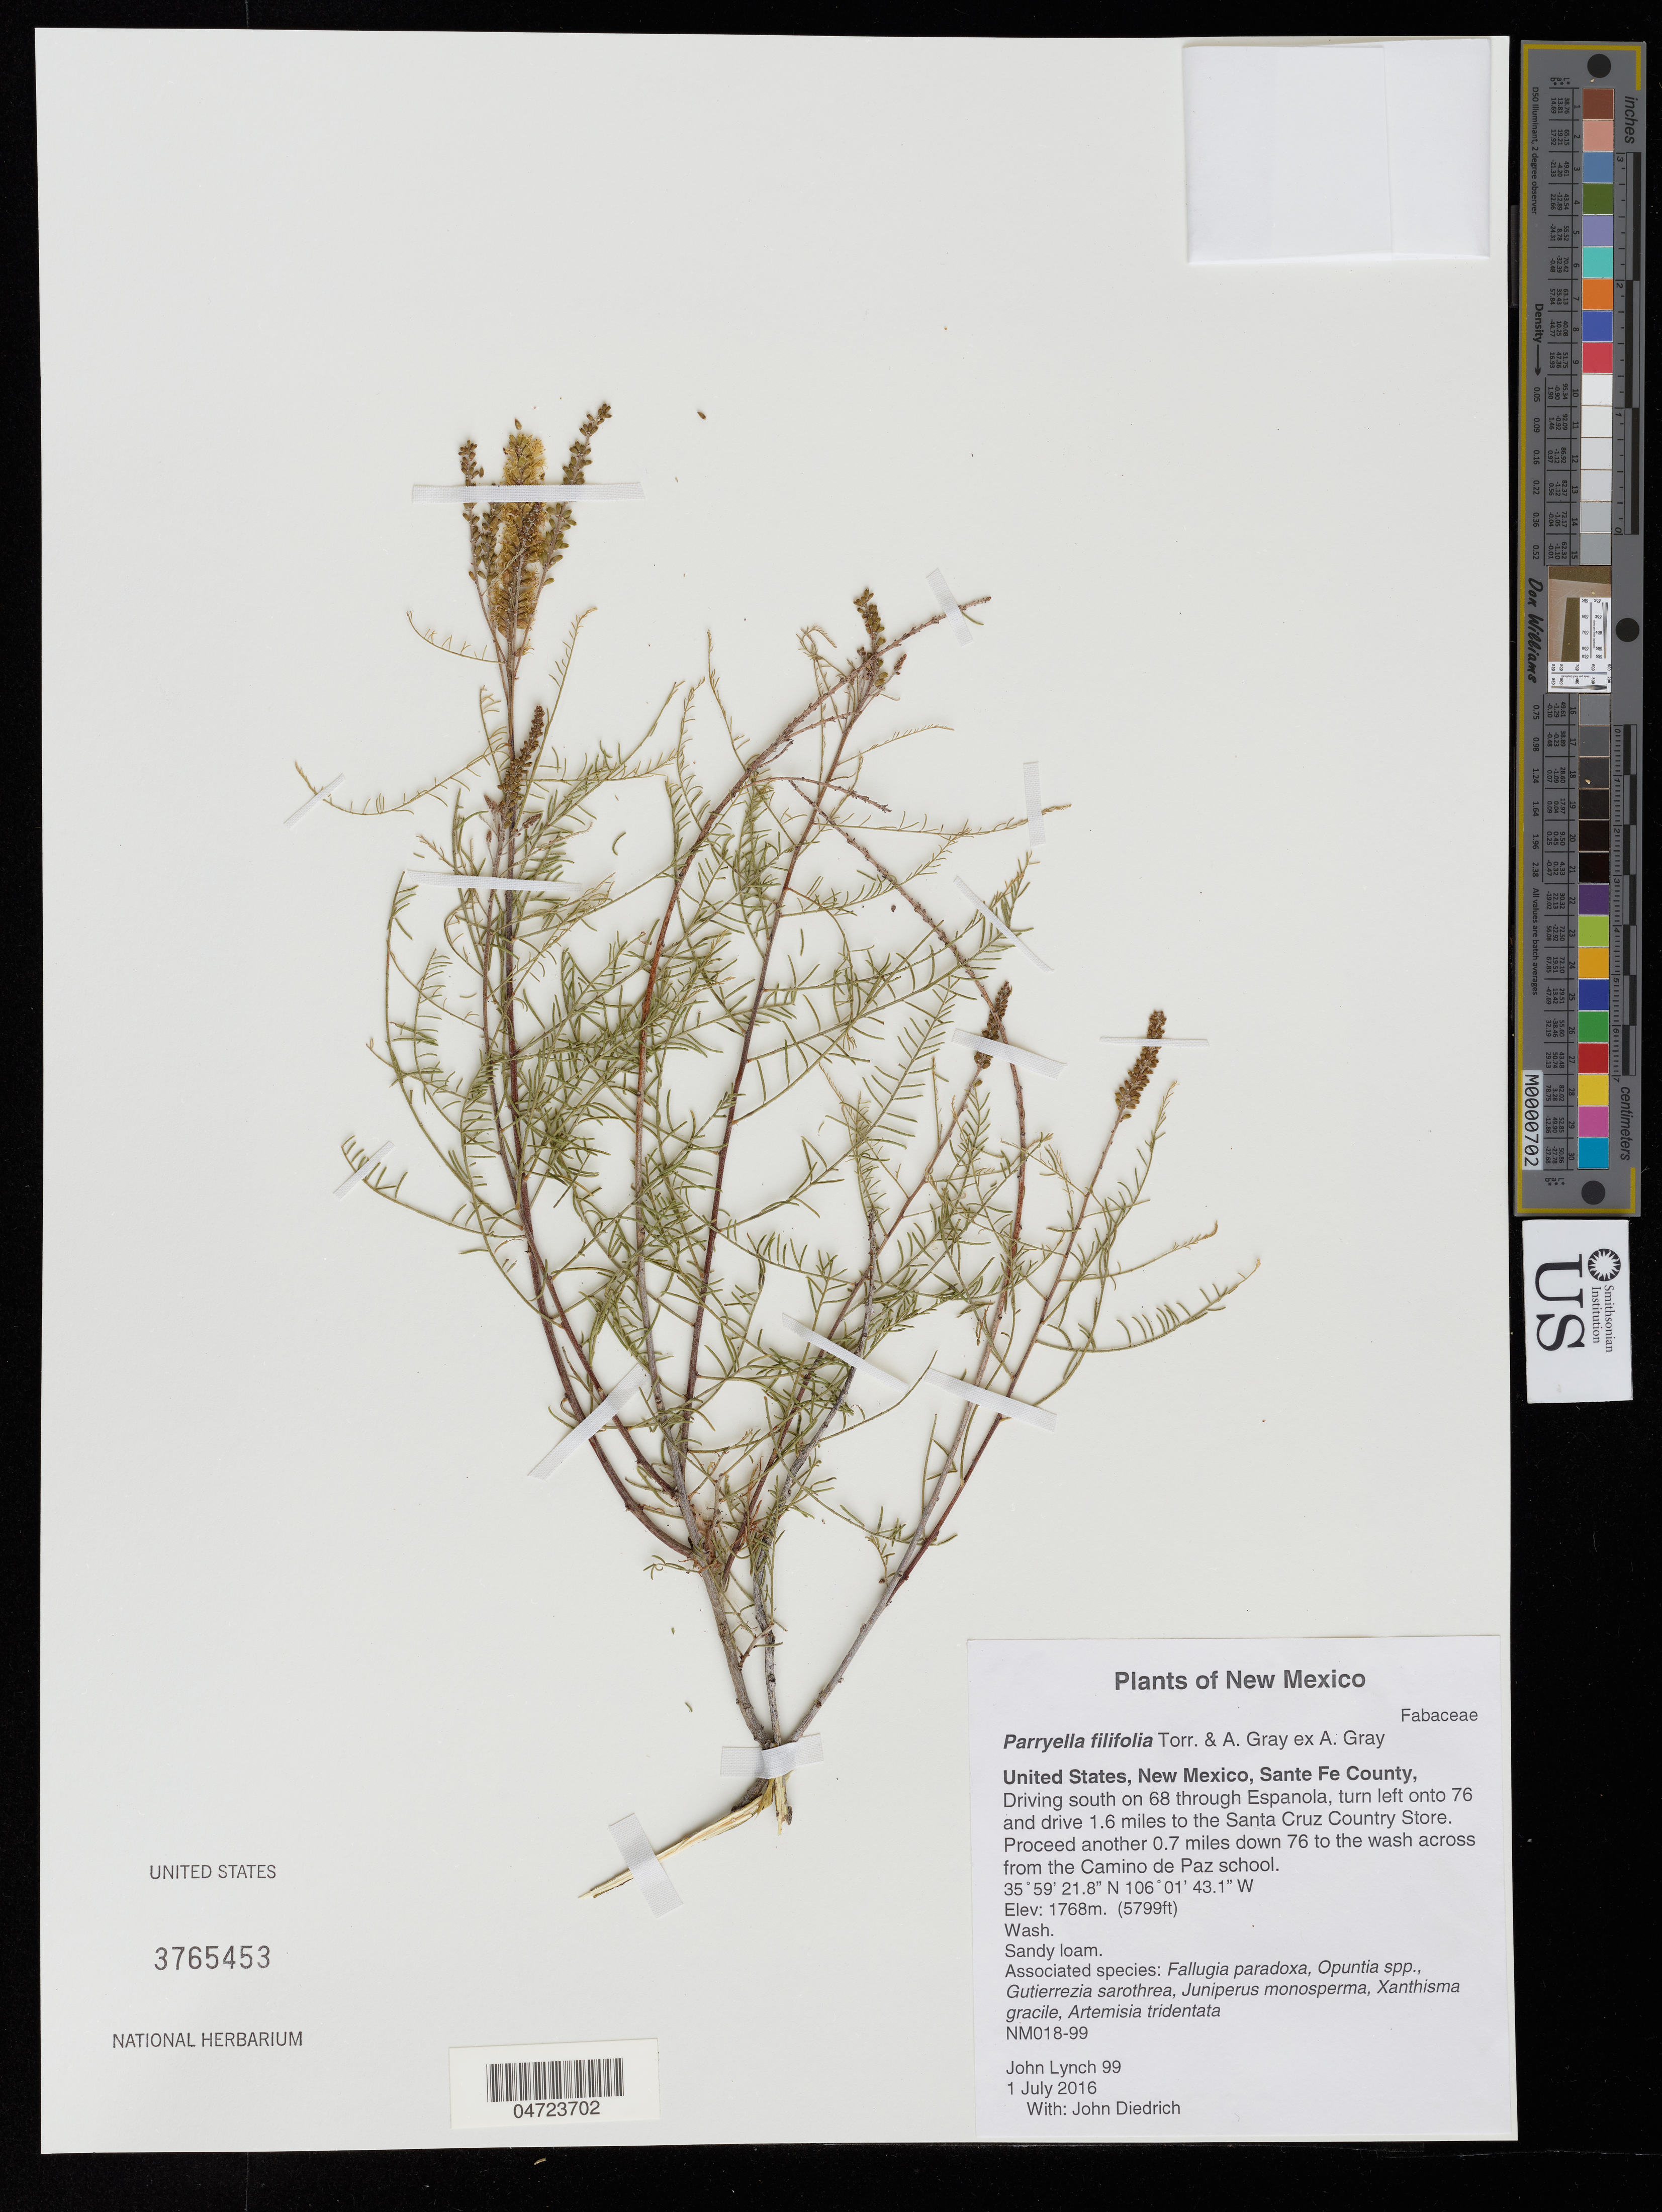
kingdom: Plantae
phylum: Tracheophyta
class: Magnoliopsida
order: Fabales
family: Fabaceae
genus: Parryella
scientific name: Parryella filifolia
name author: Torr. & A. Gray ex A. Gray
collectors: J. Lynch & J. Diedrich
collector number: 99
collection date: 2016-07-01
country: United States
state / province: New Mexico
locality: Santa Fe County, Driving south on 68 through Espanola, turn left onto 76 and drive 1.6 miles to the Santa Cruz Country Store. Proceed another 0.7 miles down 76 to the wash across from the Camino de Paz school.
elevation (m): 1768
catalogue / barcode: US 3765453